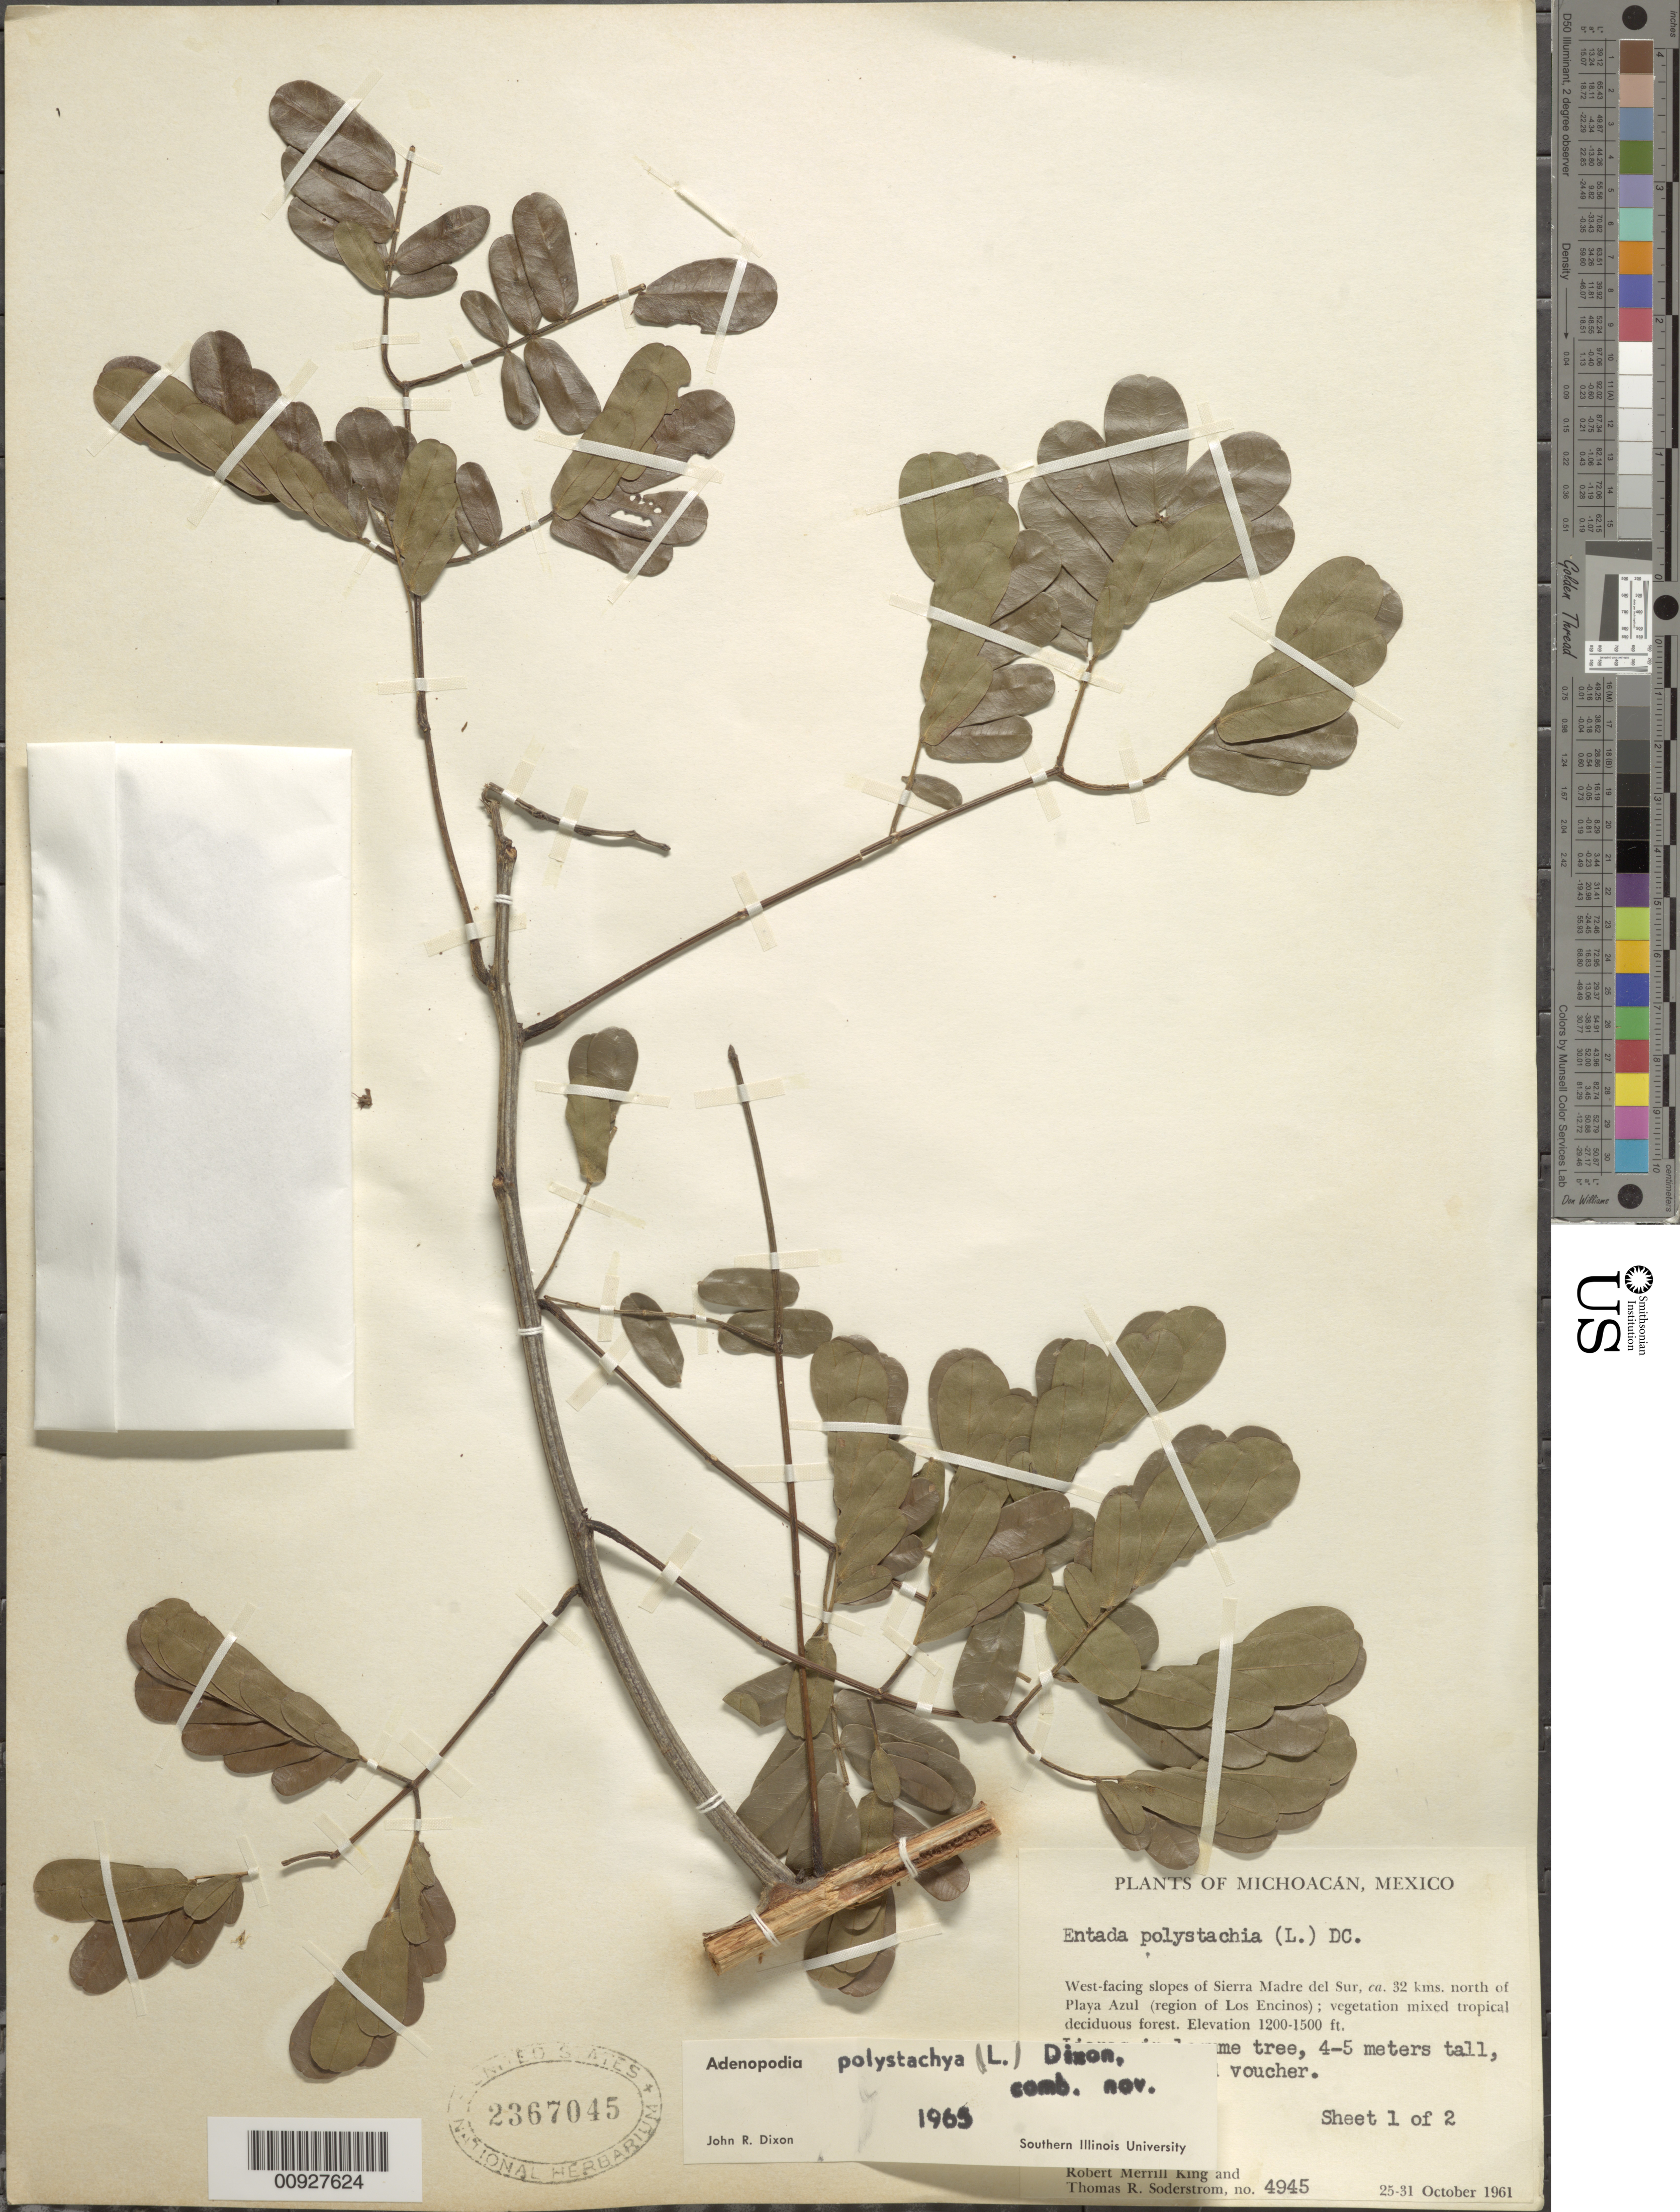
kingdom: Plantae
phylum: Tracheophyta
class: Magnoliopsida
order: Fabales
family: Fabaceae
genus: Entada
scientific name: Entada polystachya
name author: (L.) DC.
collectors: R. M. King & T. R. Soderstrom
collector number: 4945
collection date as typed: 25 Oct 1961 to 31 Oct 1961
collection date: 1961-10-25/1961-10-31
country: Mexico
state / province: Michoacán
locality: West-facing slopes of Sierra Madre del Sur, ca. 32 kms. north of Playa Azul (region de Los Encinos).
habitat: Vegetation mixed tropical deciduous forest. Lianas in legume tree. Open sun.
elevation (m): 366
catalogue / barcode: US 2367045